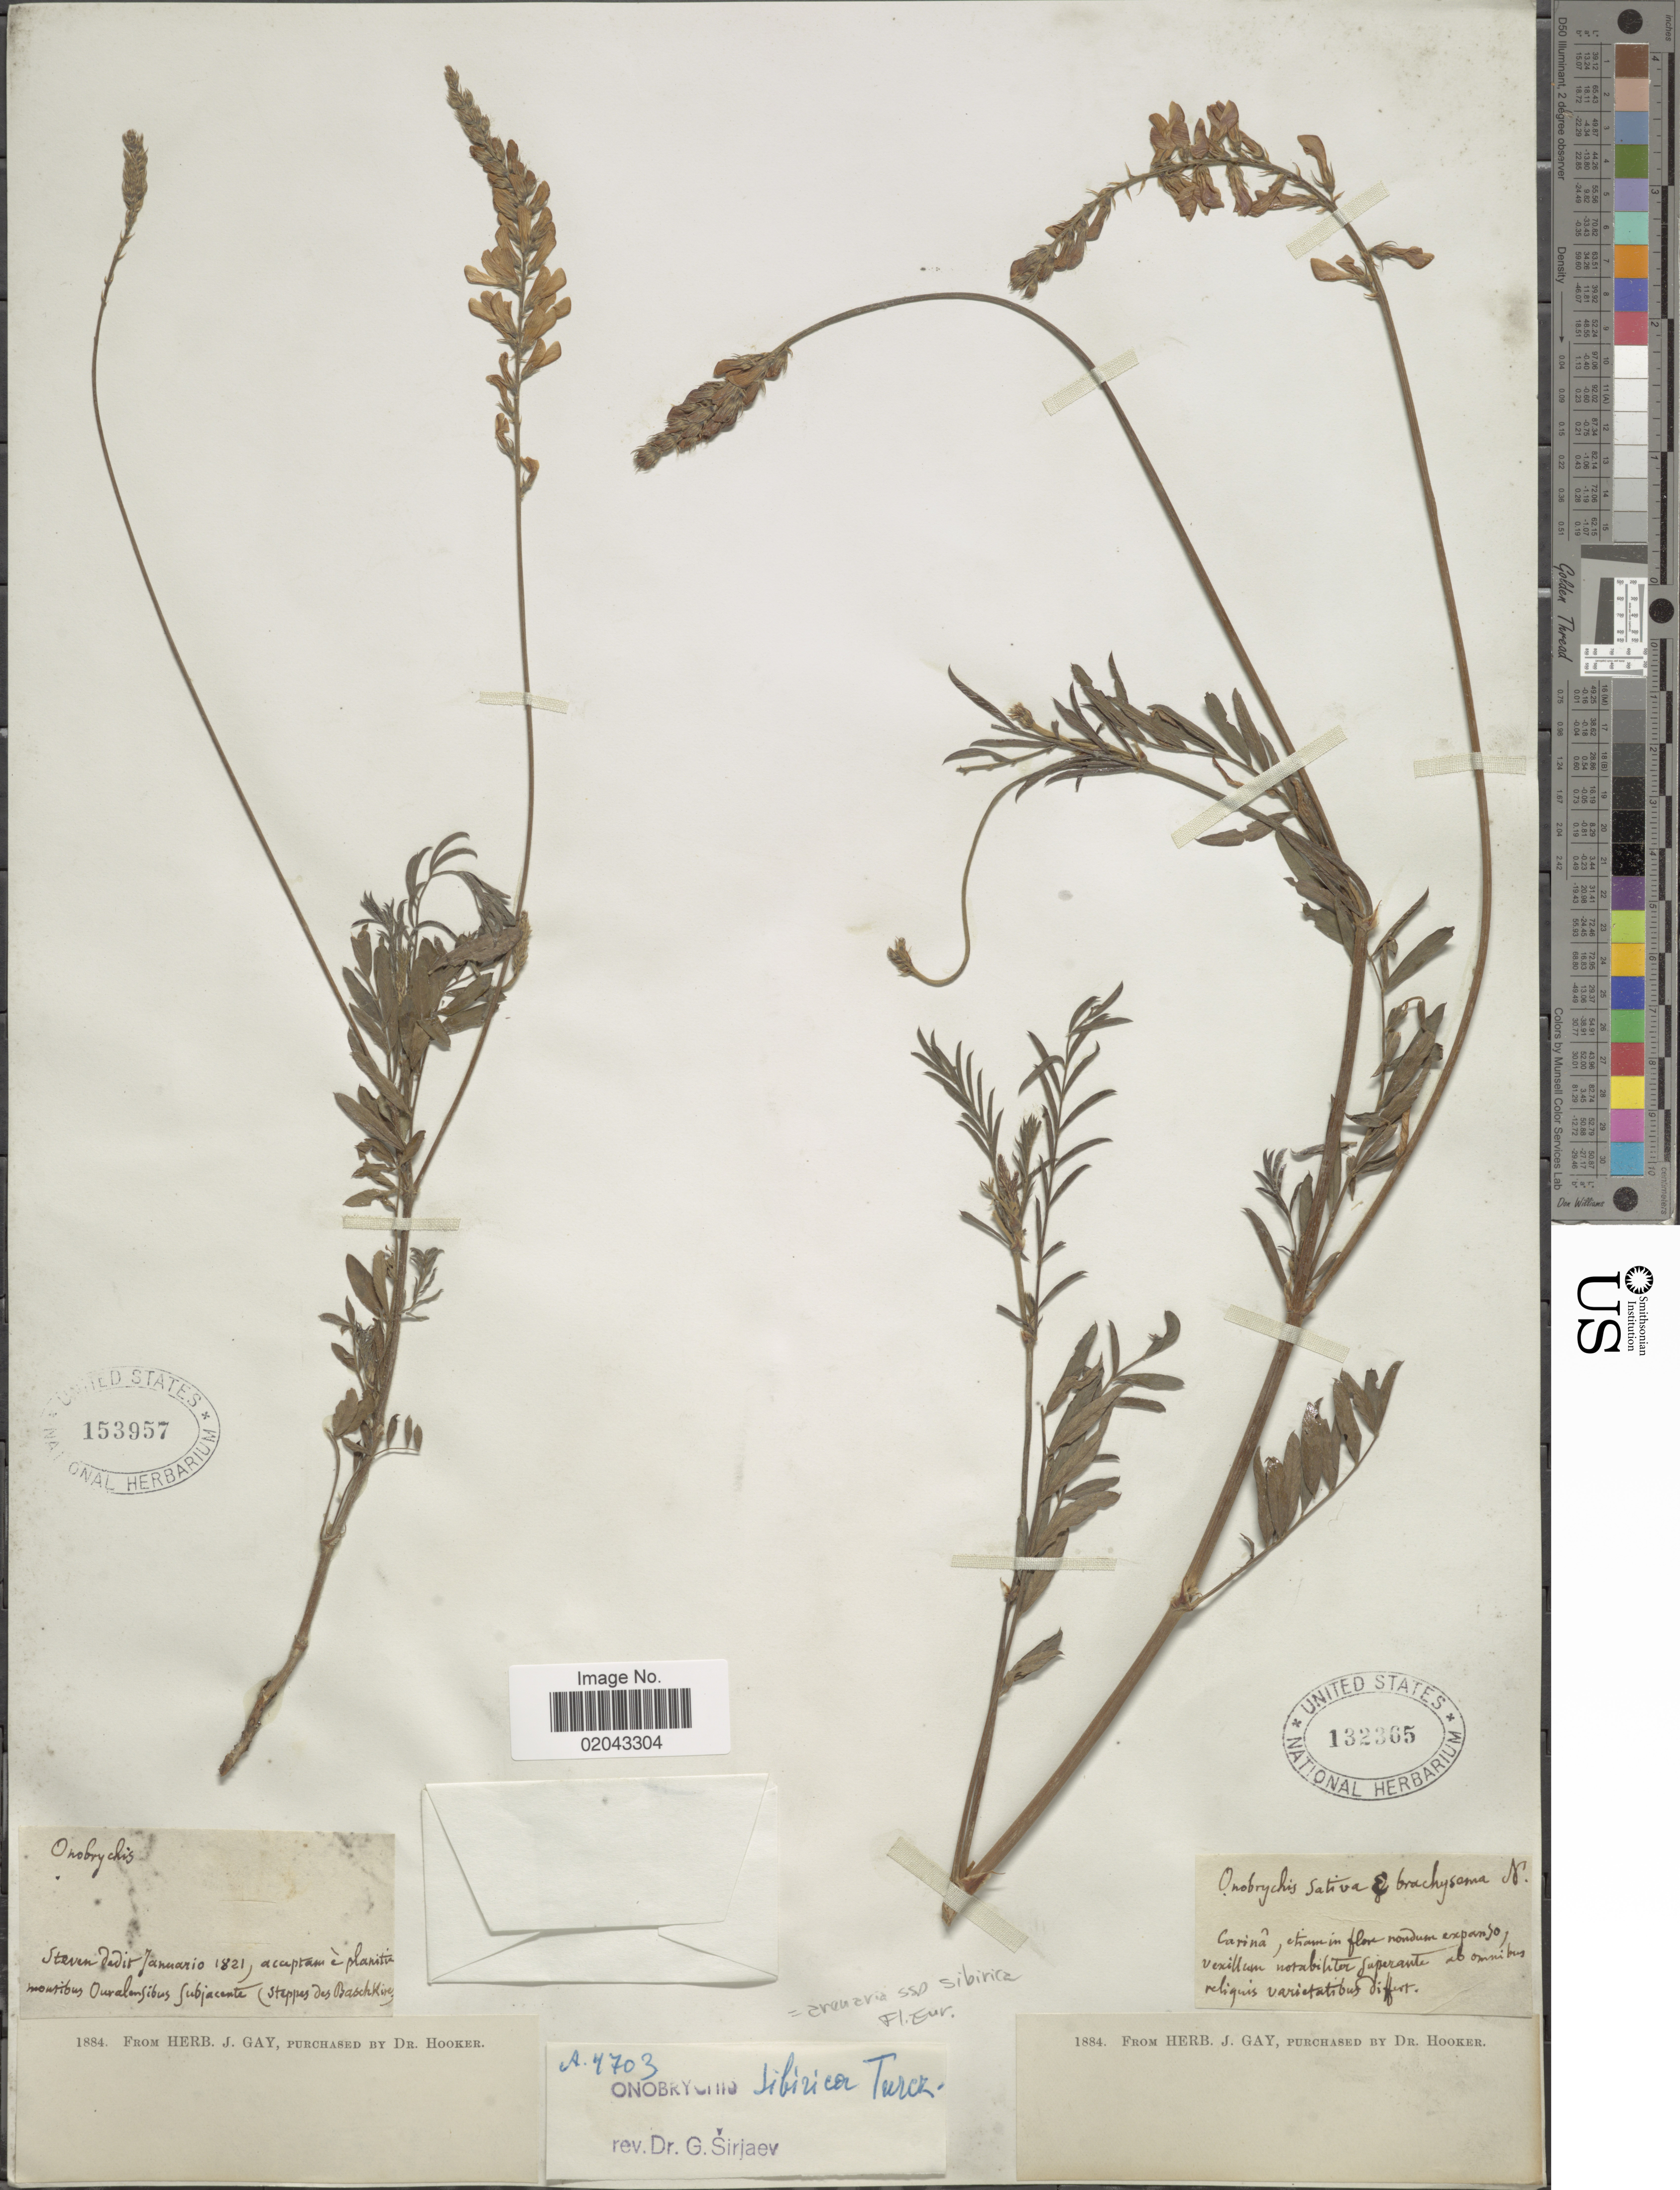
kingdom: Plantae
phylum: Tracheophyta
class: Magnoliopsida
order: Fabales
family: Fabaceae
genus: Onobrychis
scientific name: Onobrychis arenaria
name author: (Kit.) DC.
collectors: ex herb. J. Gay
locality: Carina, estam in flor nord[illegible text] espanso [illegible text] ab montibus religuis vari[illegible text] differ.[interpreted]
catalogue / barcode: US 132365-2